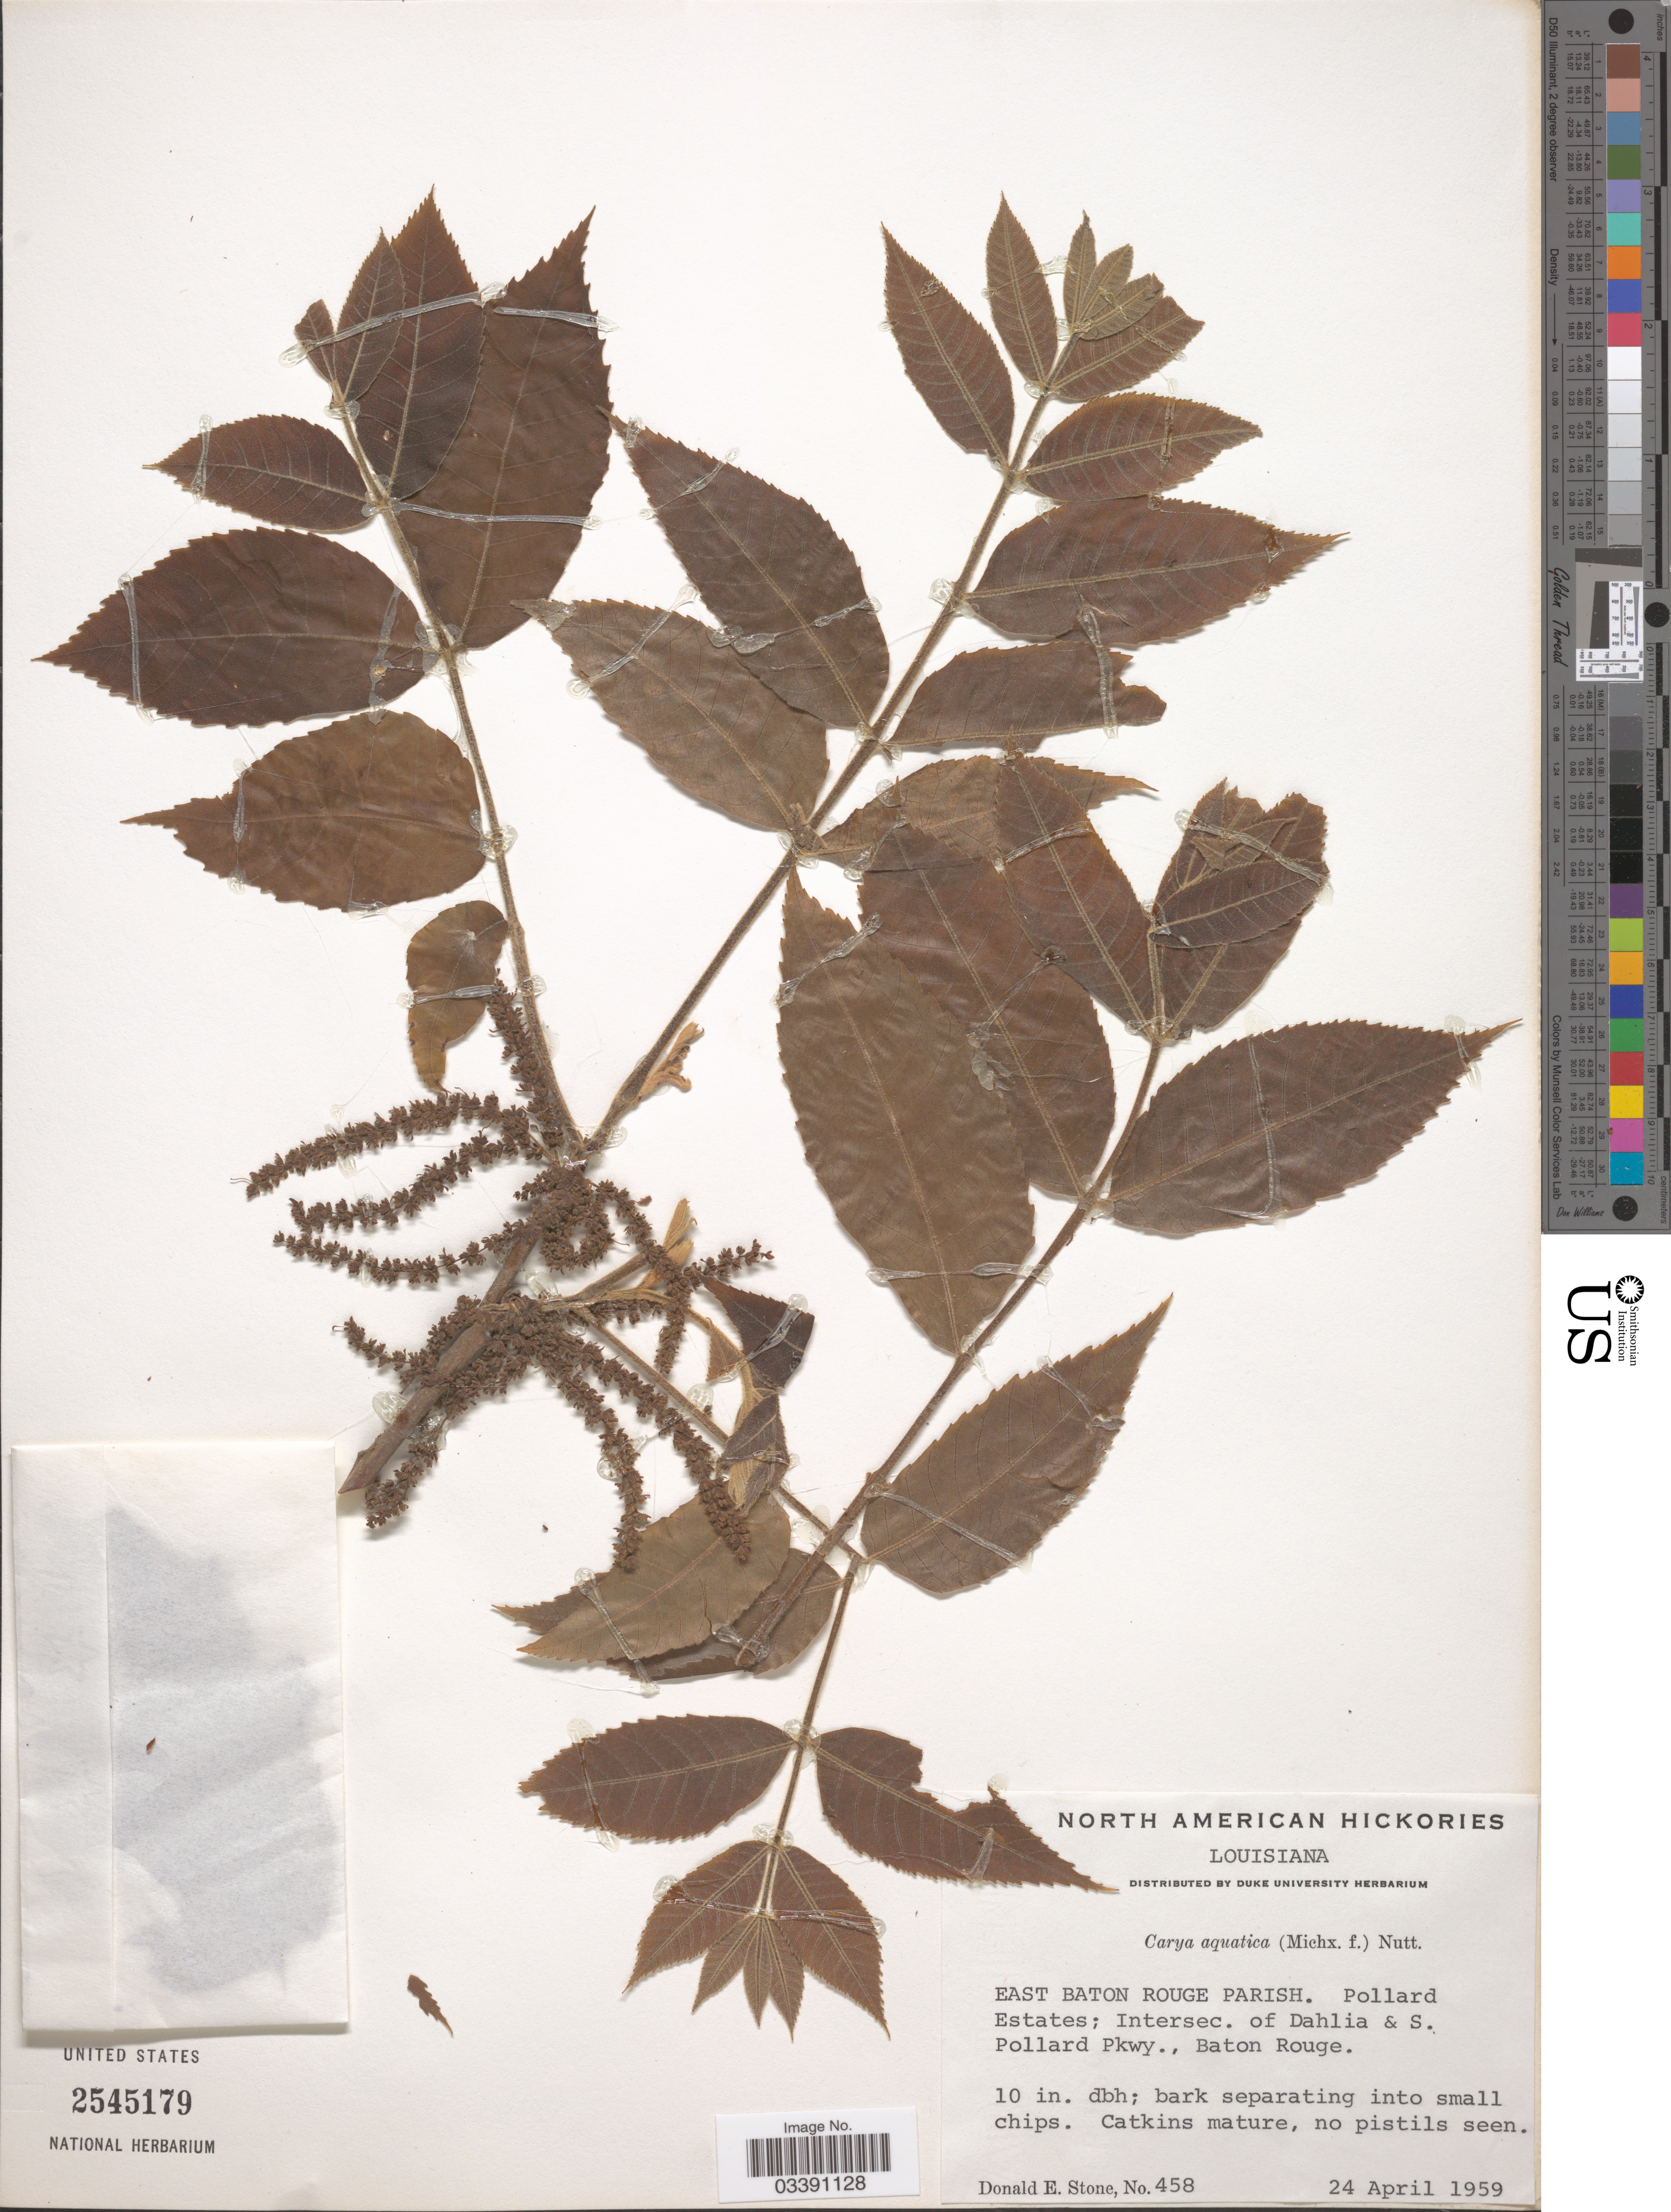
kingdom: Plantae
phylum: Tracheophyta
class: Magnoliopsida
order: Fagales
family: Juglandaceae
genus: Carya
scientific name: Carya aquatica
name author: (F. Michx.) Nutt.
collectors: D. Stone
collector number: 458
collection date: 1959-04-24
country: United States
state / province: Louisiana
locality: East Baton Rouge Parish. Pollard Estates; Intersec. of Dahlia & S. Pollard Pkwy., Baton Rouge.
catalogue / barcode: US 2545179